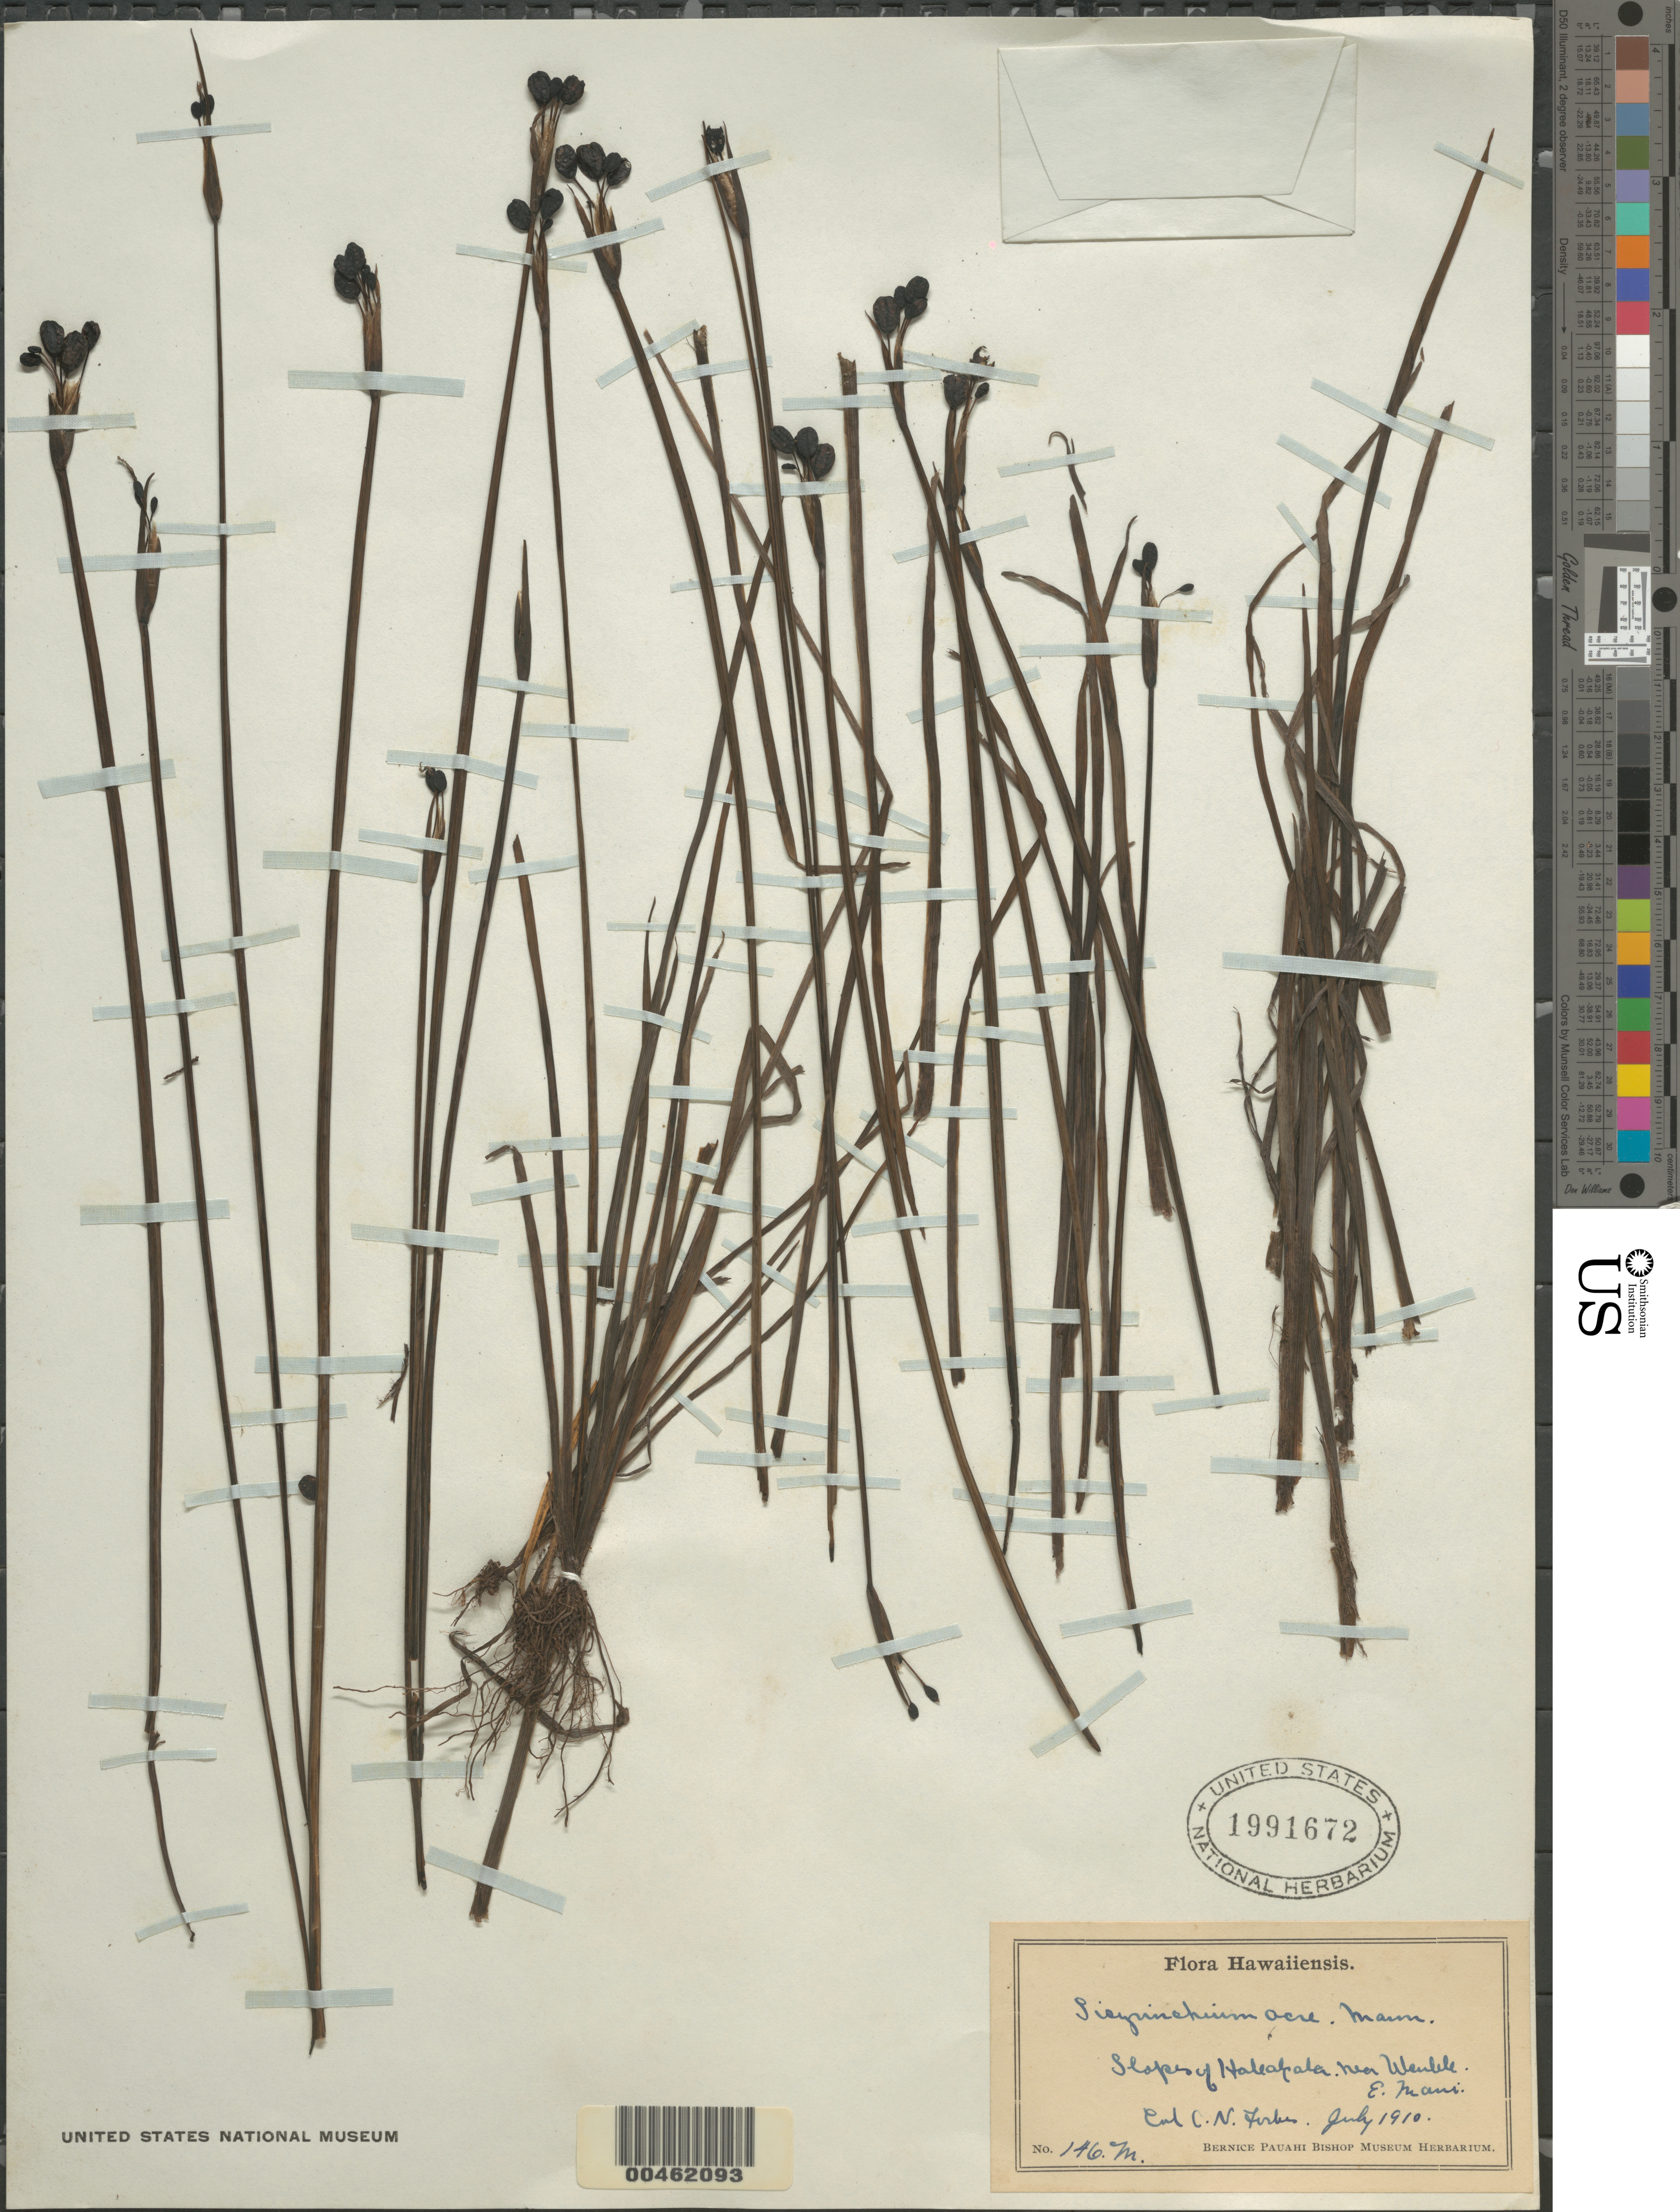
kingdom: Plantae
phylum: Tracheophyta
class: Liliopsida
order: Asparagales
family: Iridaceae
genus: Sisyrinchium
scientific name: Sisyrinchium acre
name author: H. Mann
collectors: C. N. Forbes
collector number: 146.M.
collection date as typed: Jul 1910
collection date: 1910-07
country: United States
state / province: Hawaii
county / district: Maui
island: Maui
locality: Slopes of Haleakala, near Ukulele, E Maui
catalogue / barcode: US 1991672